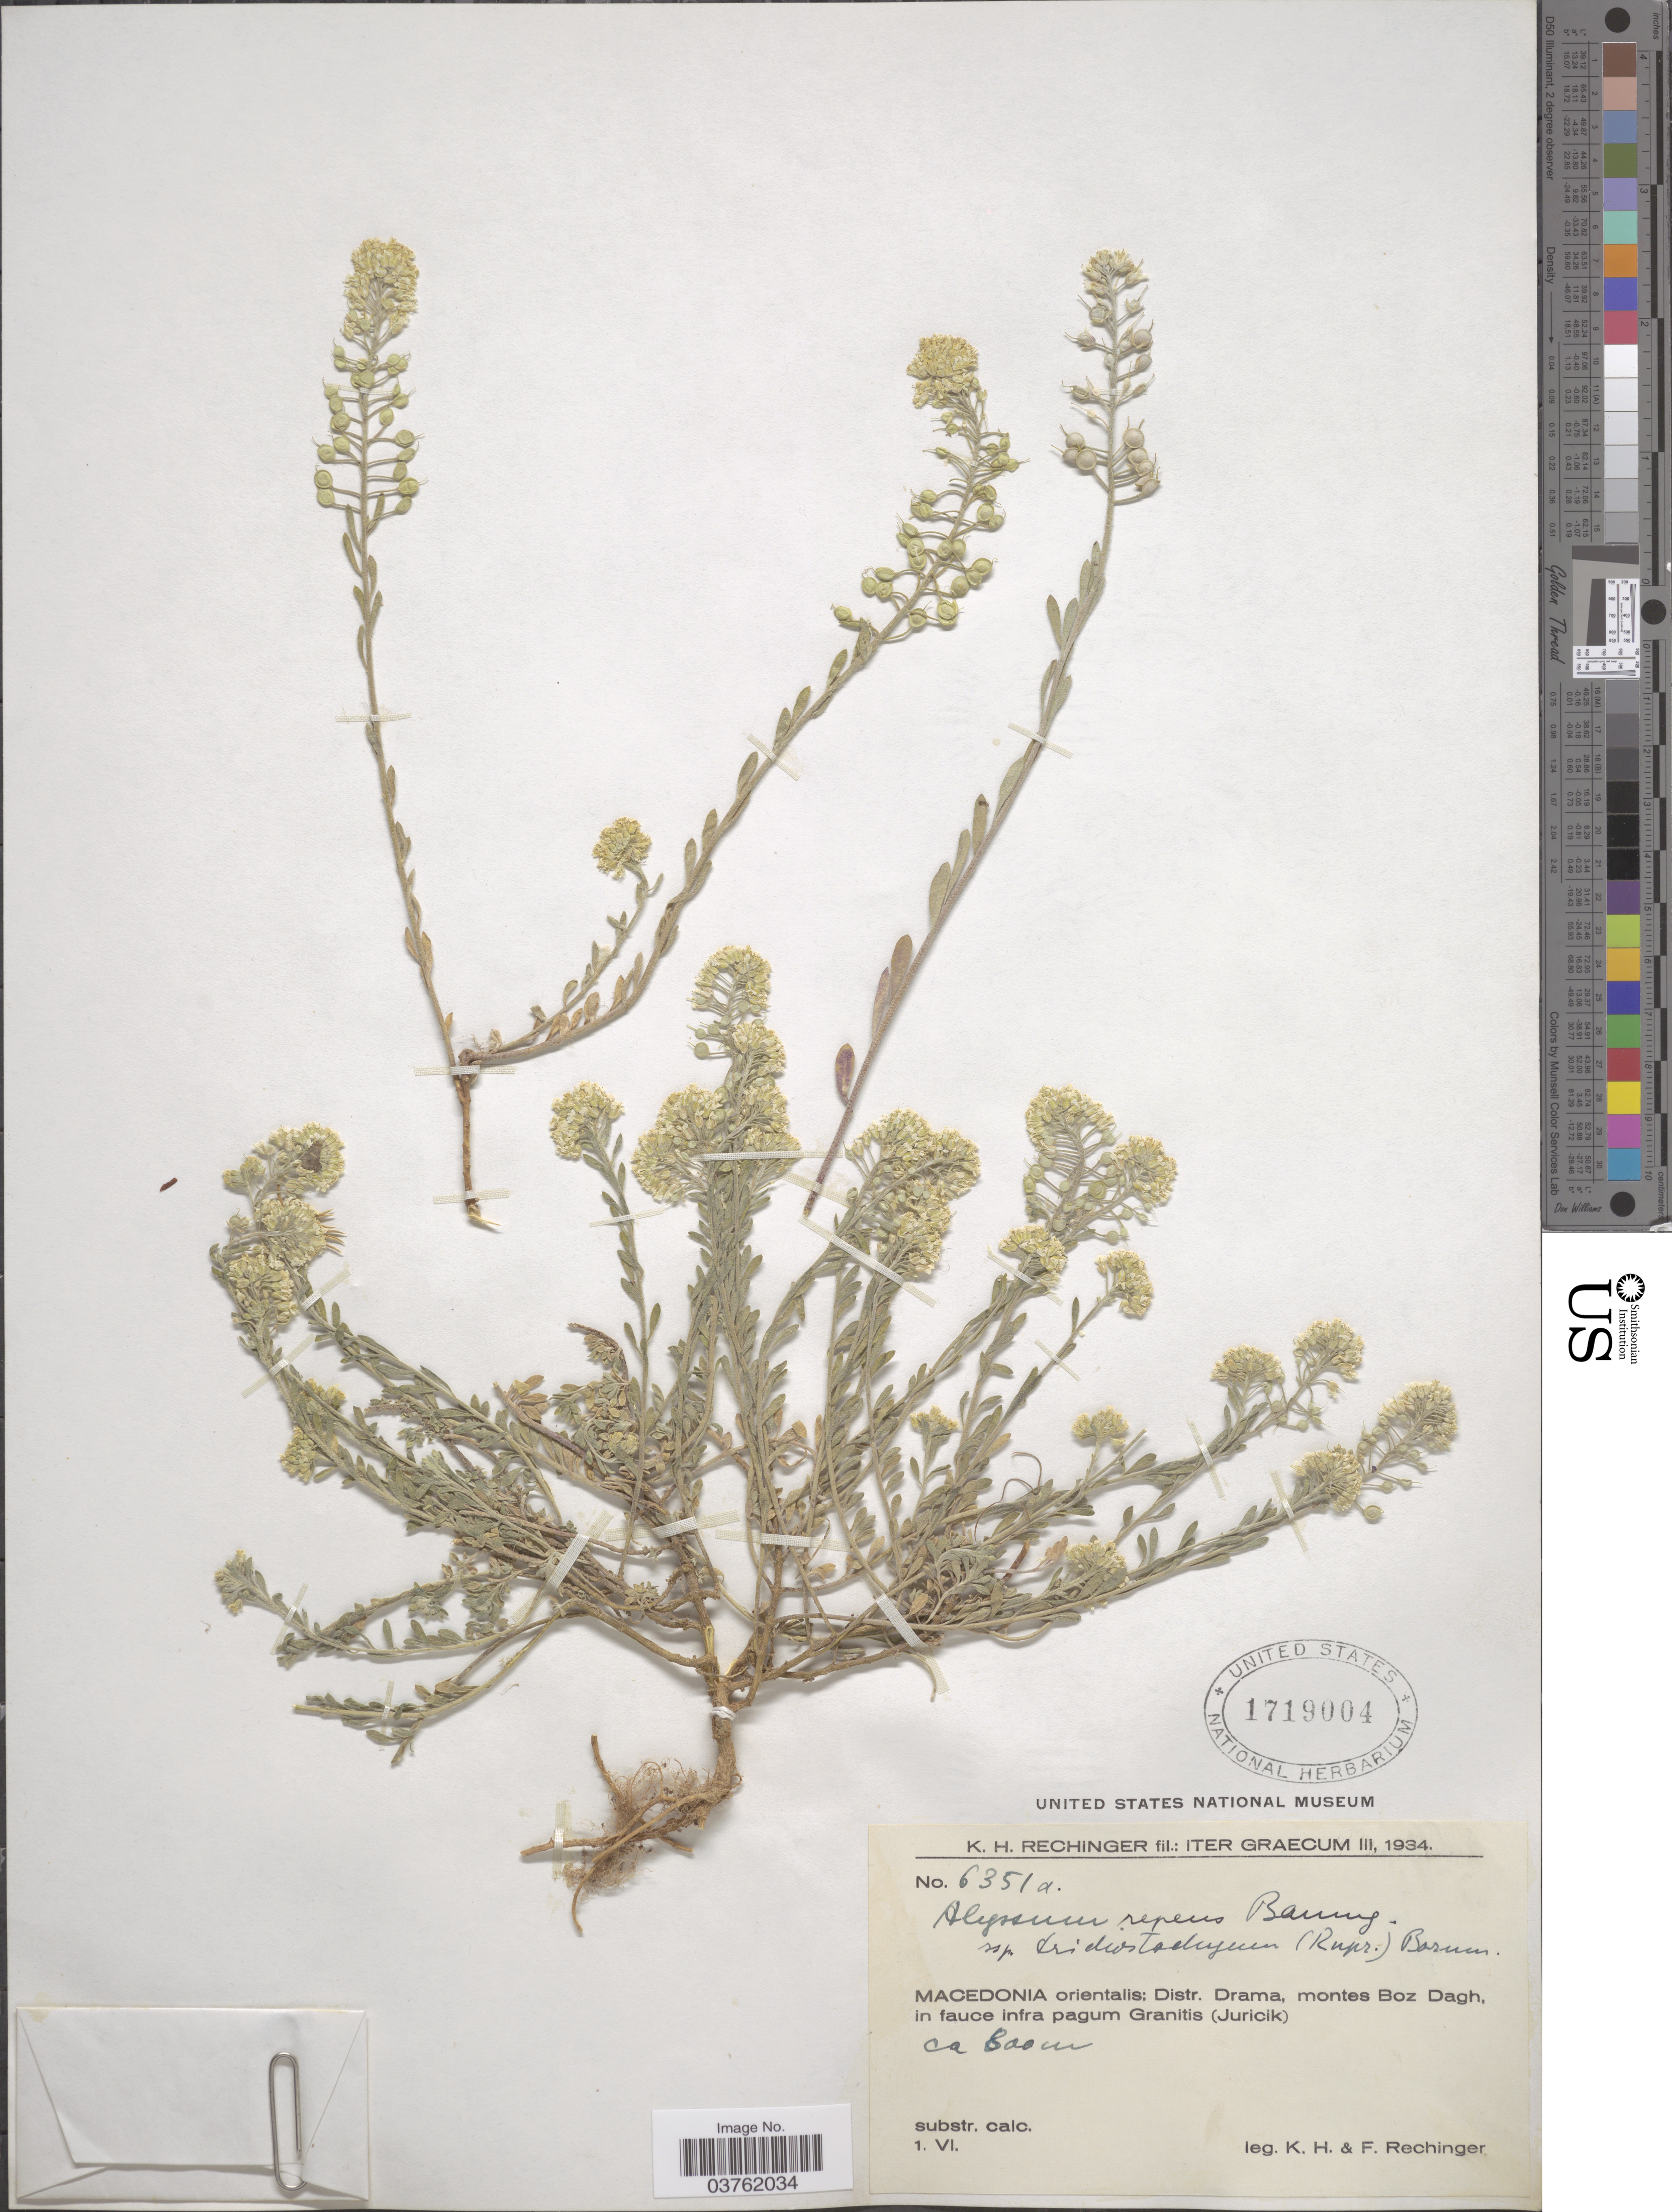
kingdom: Plantae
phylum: Tracheophyta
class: Magnoliopsida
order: Brassicales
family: Brassicaceae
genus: Alyssum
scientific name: Alyssum repens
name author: Baumg.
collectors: K. H. Rechinger & F. Rechinger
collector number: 6351a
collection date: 1934-06-01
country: Greece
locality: Macedonia orientalis: Distr. Drama, montes Boz Dagh, in fauce infra pagum Granitis (Juricik).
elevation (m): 800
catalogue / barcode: US 1719004